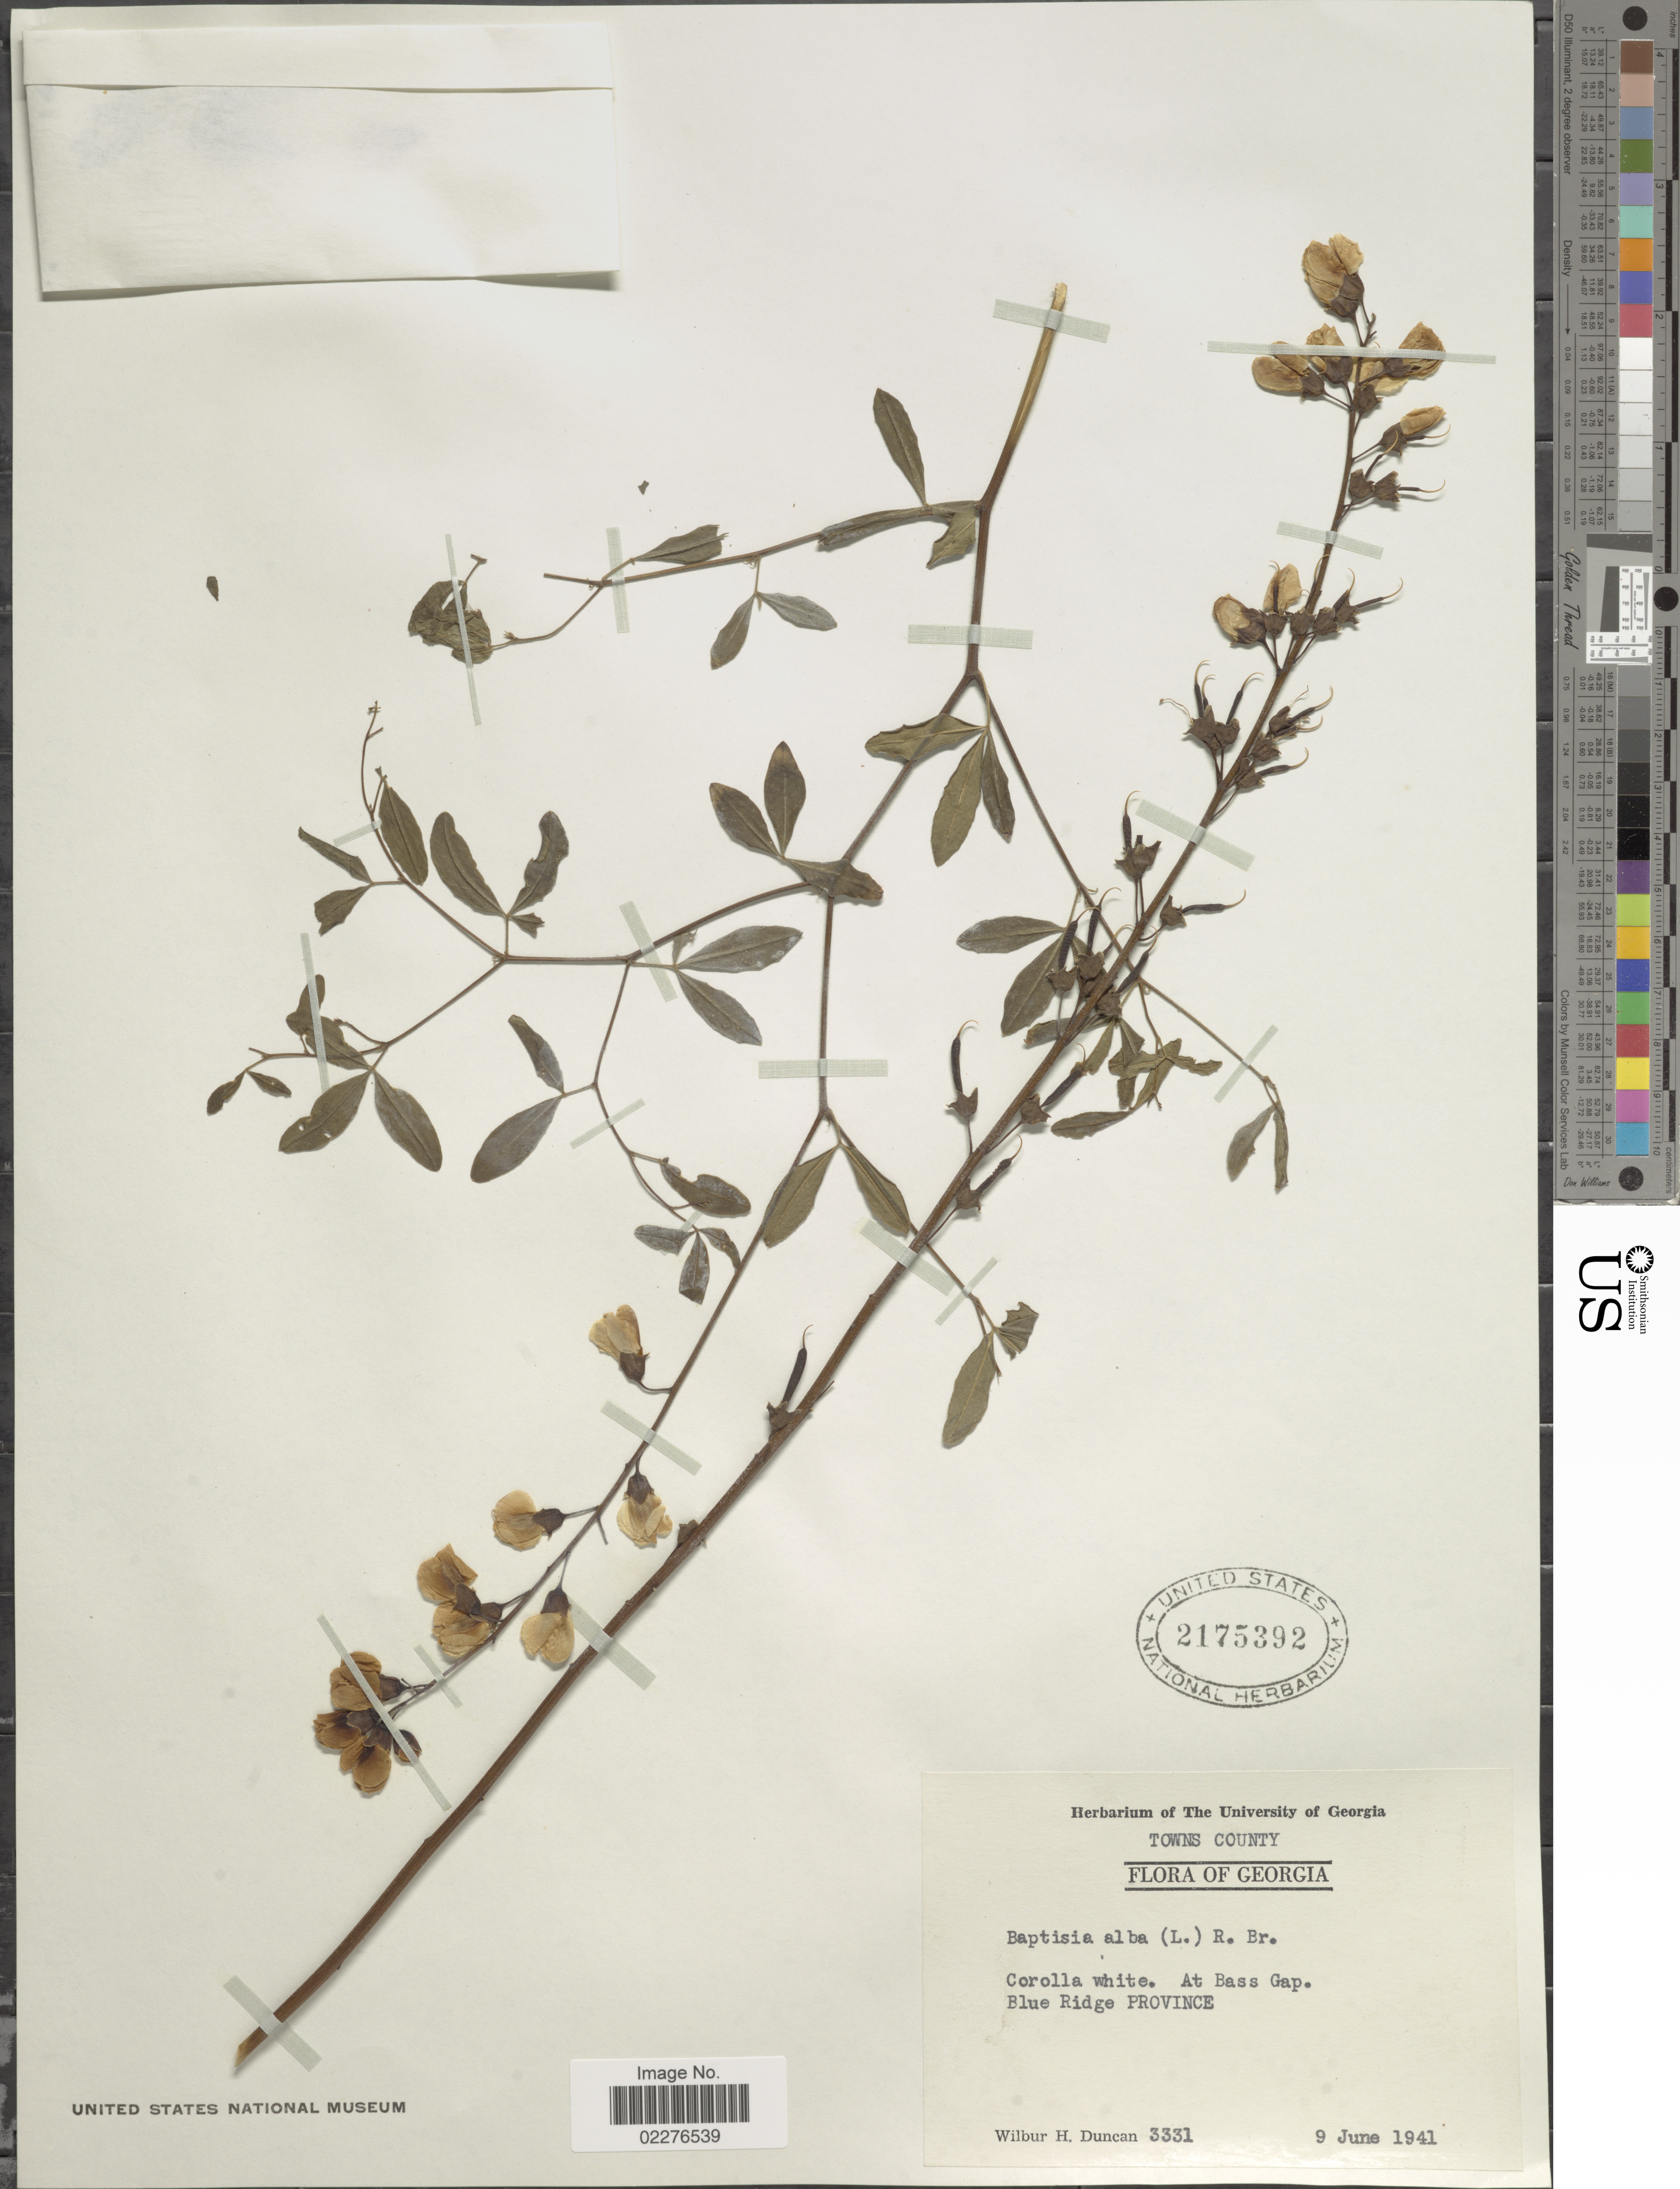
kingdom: Plantae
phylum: Tracheophyta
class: Magnoliopsida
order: Fabales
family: Fabaceae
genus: Baptisia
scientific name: Baptisia alba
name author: (L.) Vent.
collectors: W. H. Duncan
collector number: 3331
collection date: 1941-06-09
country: United States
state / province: Georgia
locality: Towns County, At Bass Gap. Blue Ridge Province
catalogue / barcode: US 2175392